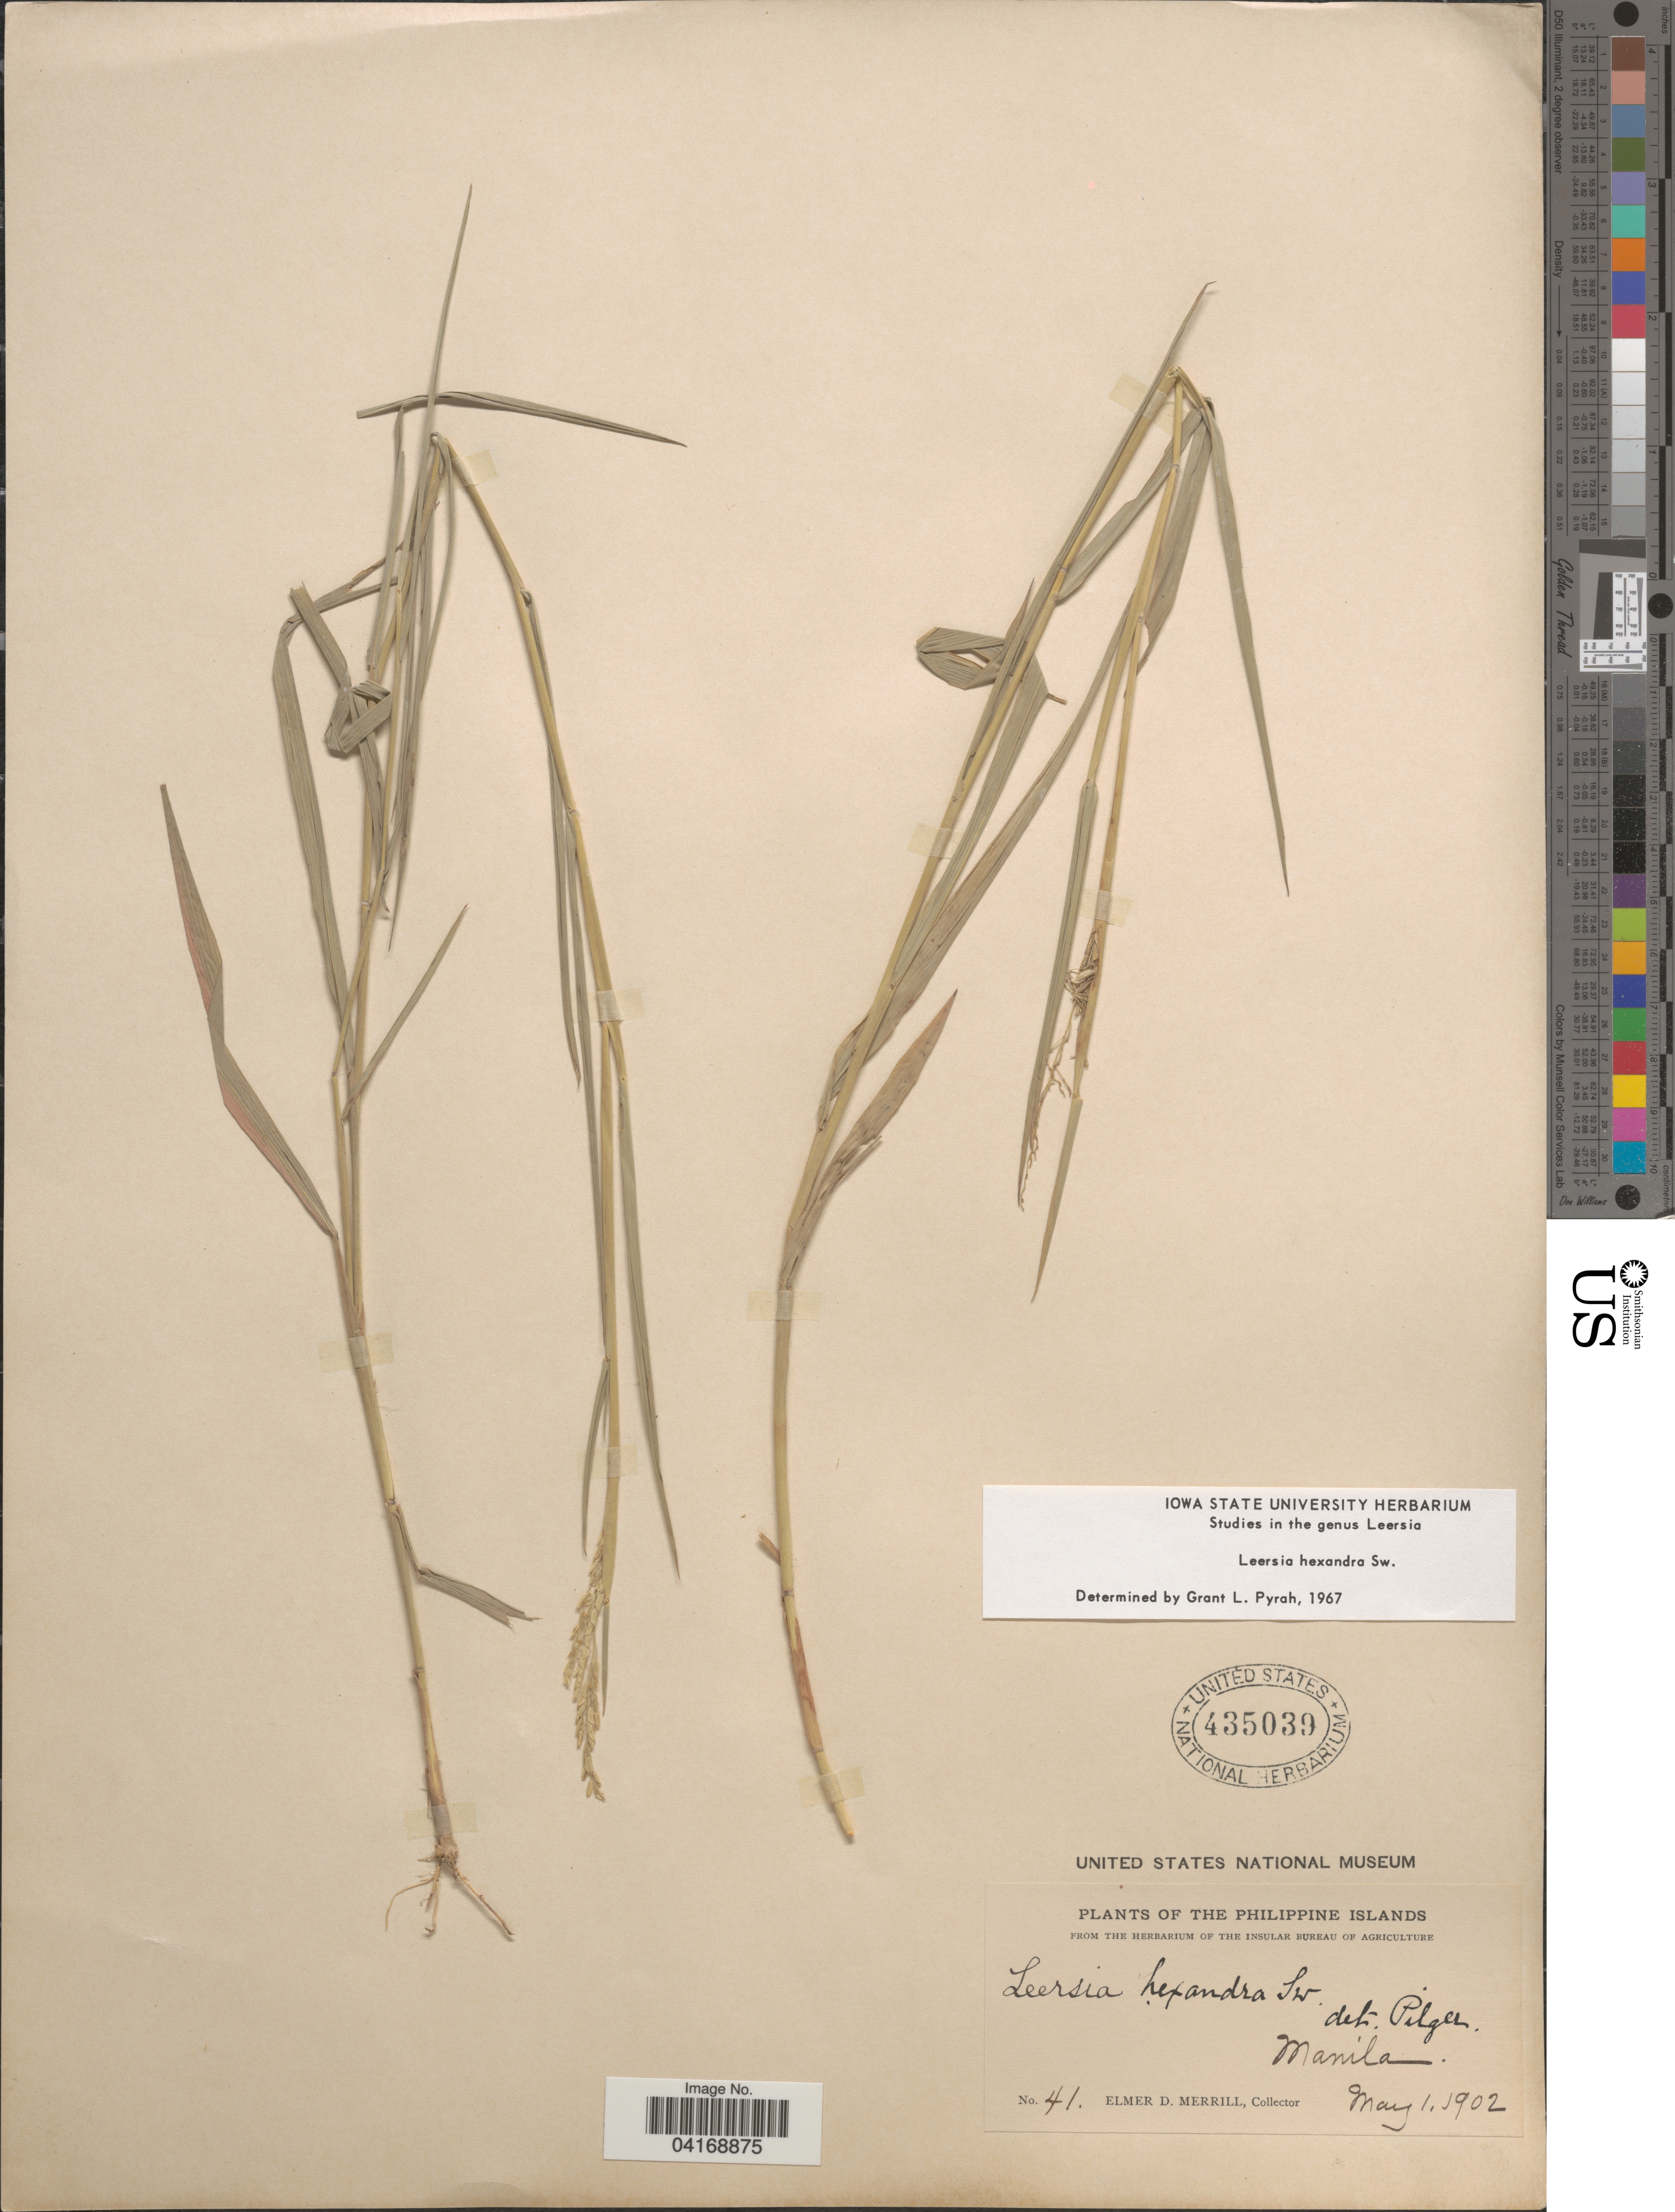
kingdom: Plantae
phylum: Tracheophyta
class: Liliopsida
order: Poales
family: Poaceae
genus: Leersia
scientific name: Leersia hexandra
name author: Sw.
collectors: E. D. Merrill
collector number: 41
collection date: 1902-05-01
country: Philippines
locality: Manila.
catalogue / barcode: US 435039